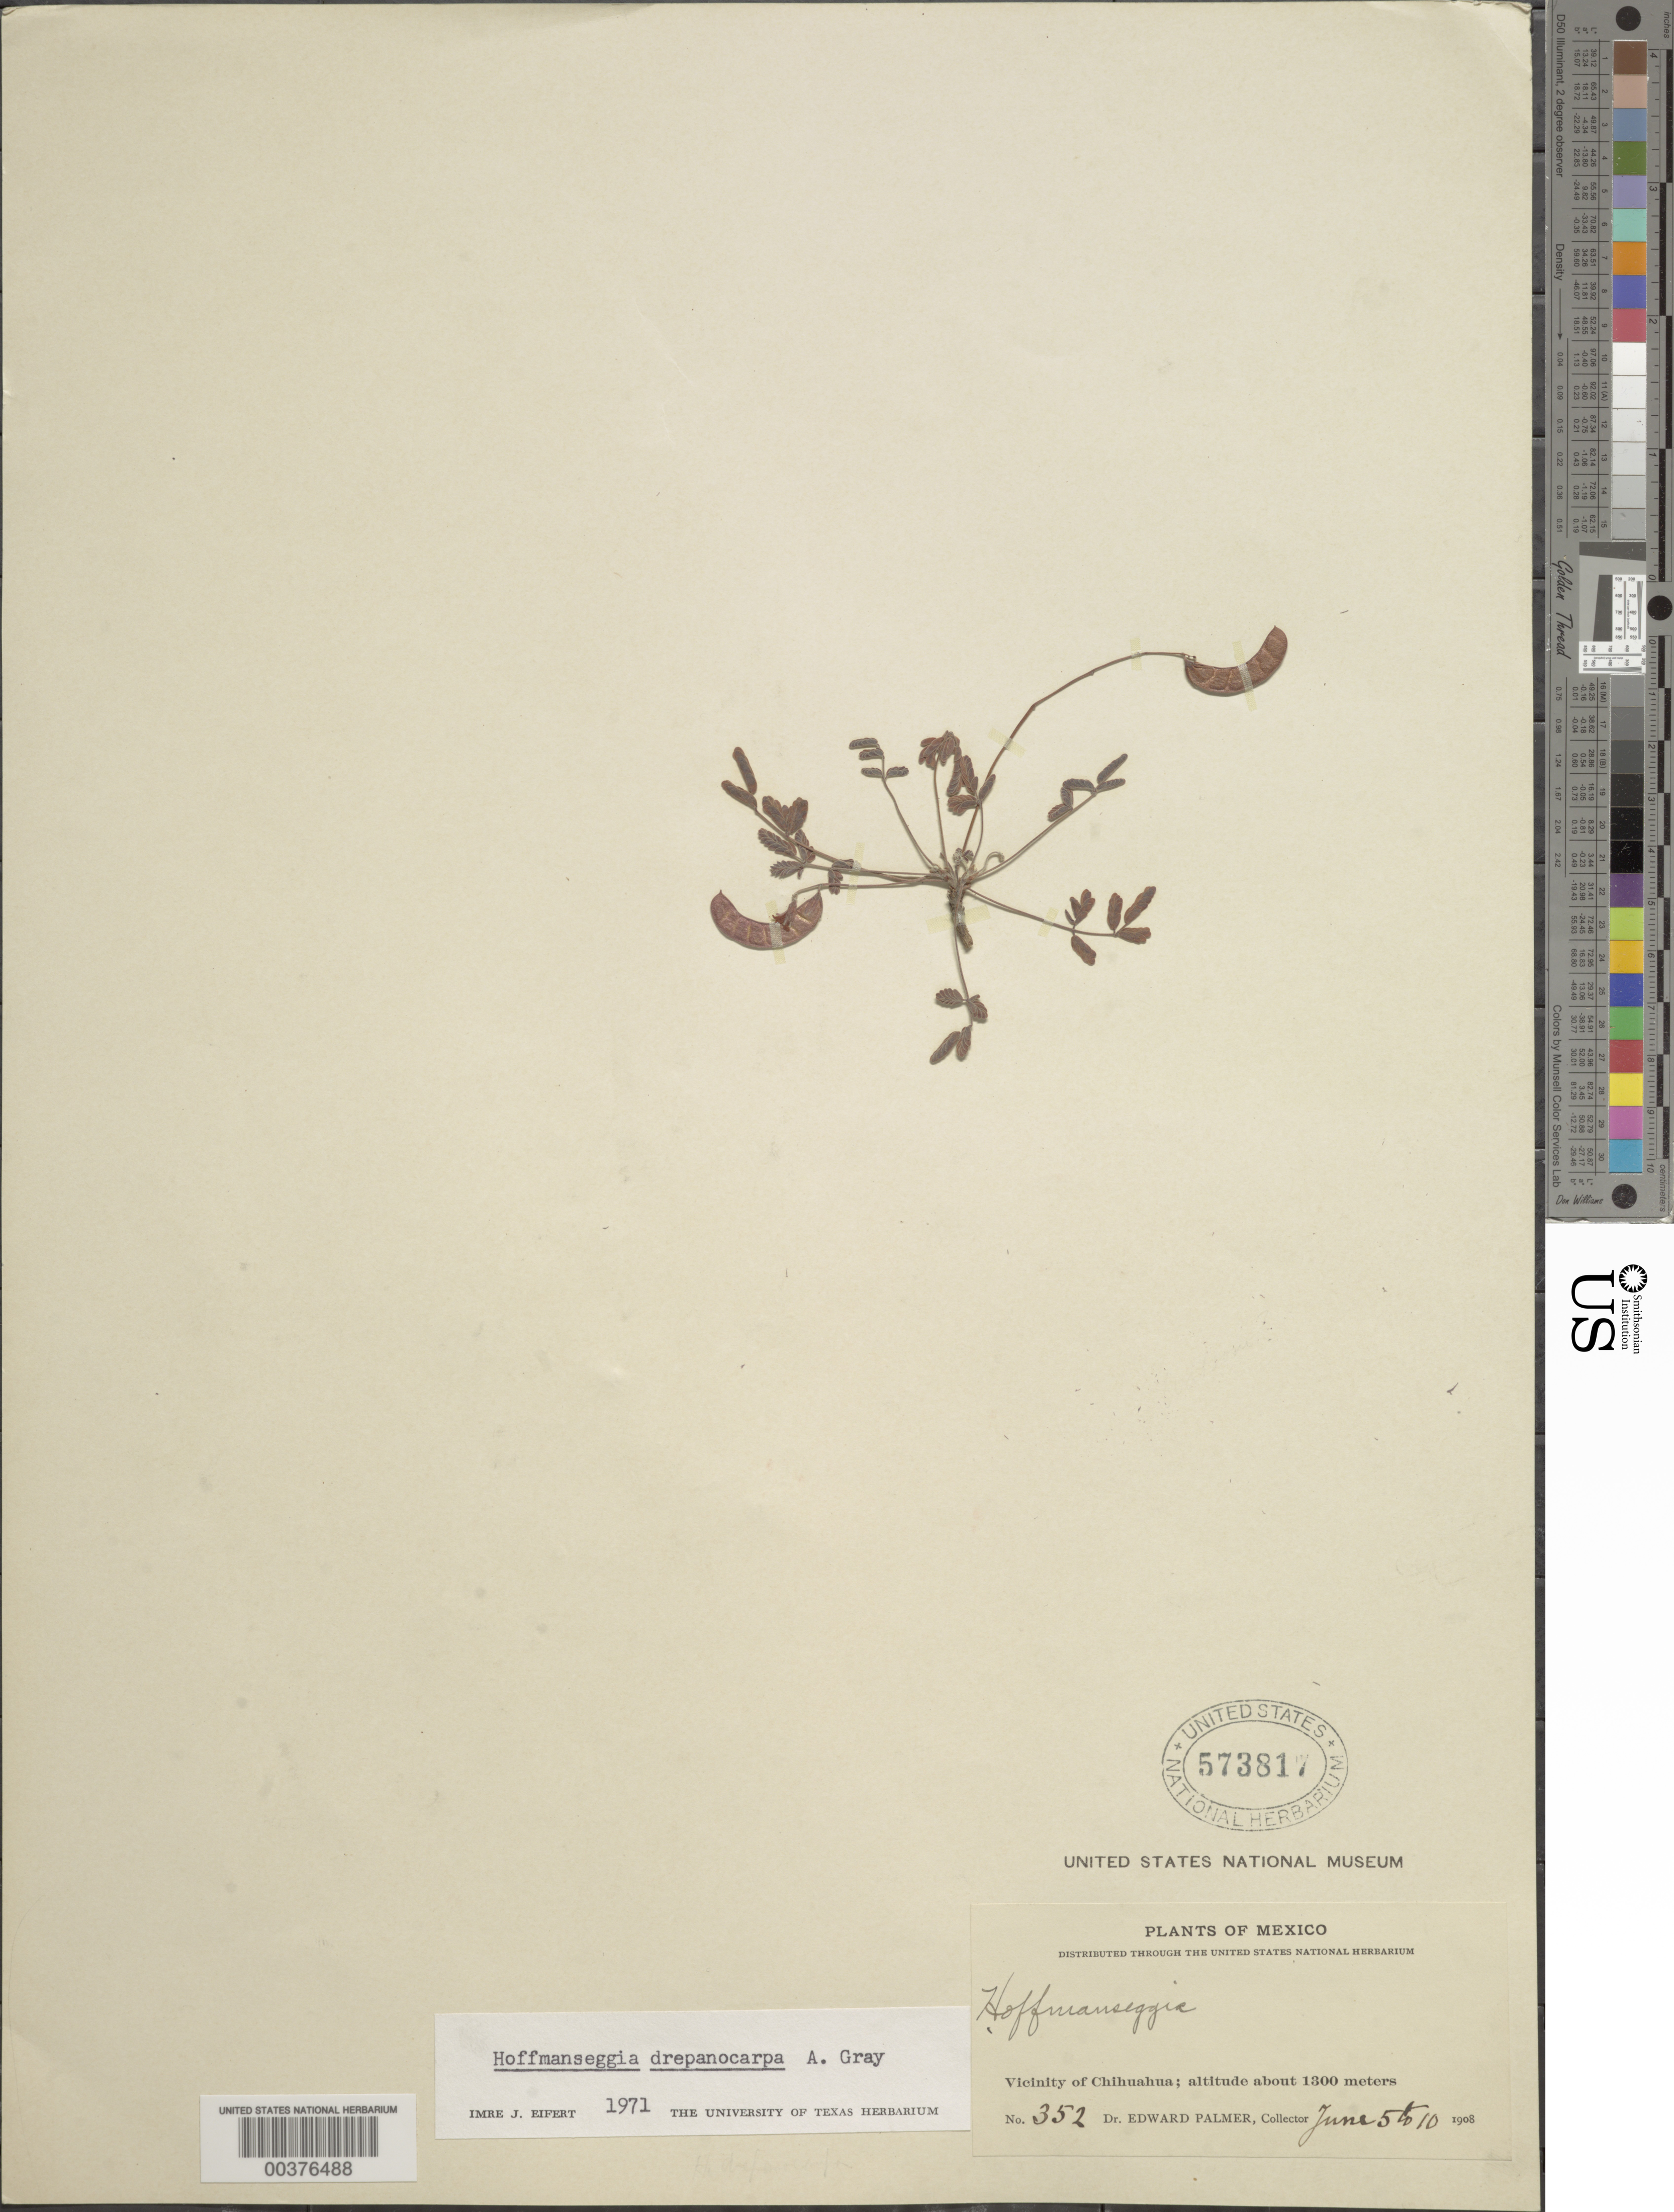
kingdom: Plantae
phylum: Tracheophyta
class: Magnoliopsida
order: Fabales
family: Fabaceae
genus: Hoffmannseggia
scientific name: Hoffmannseggia drepanocarpa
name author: A. Gray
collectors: E. Palmer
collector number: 352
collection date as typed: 05 Jun 1908 to 10 Jun 1908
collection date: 1908-06-05/1908-06-10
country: Mexico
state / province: Chihuahua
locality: Vicinity of Chihuahua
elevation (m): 1300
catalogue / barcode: US 573817